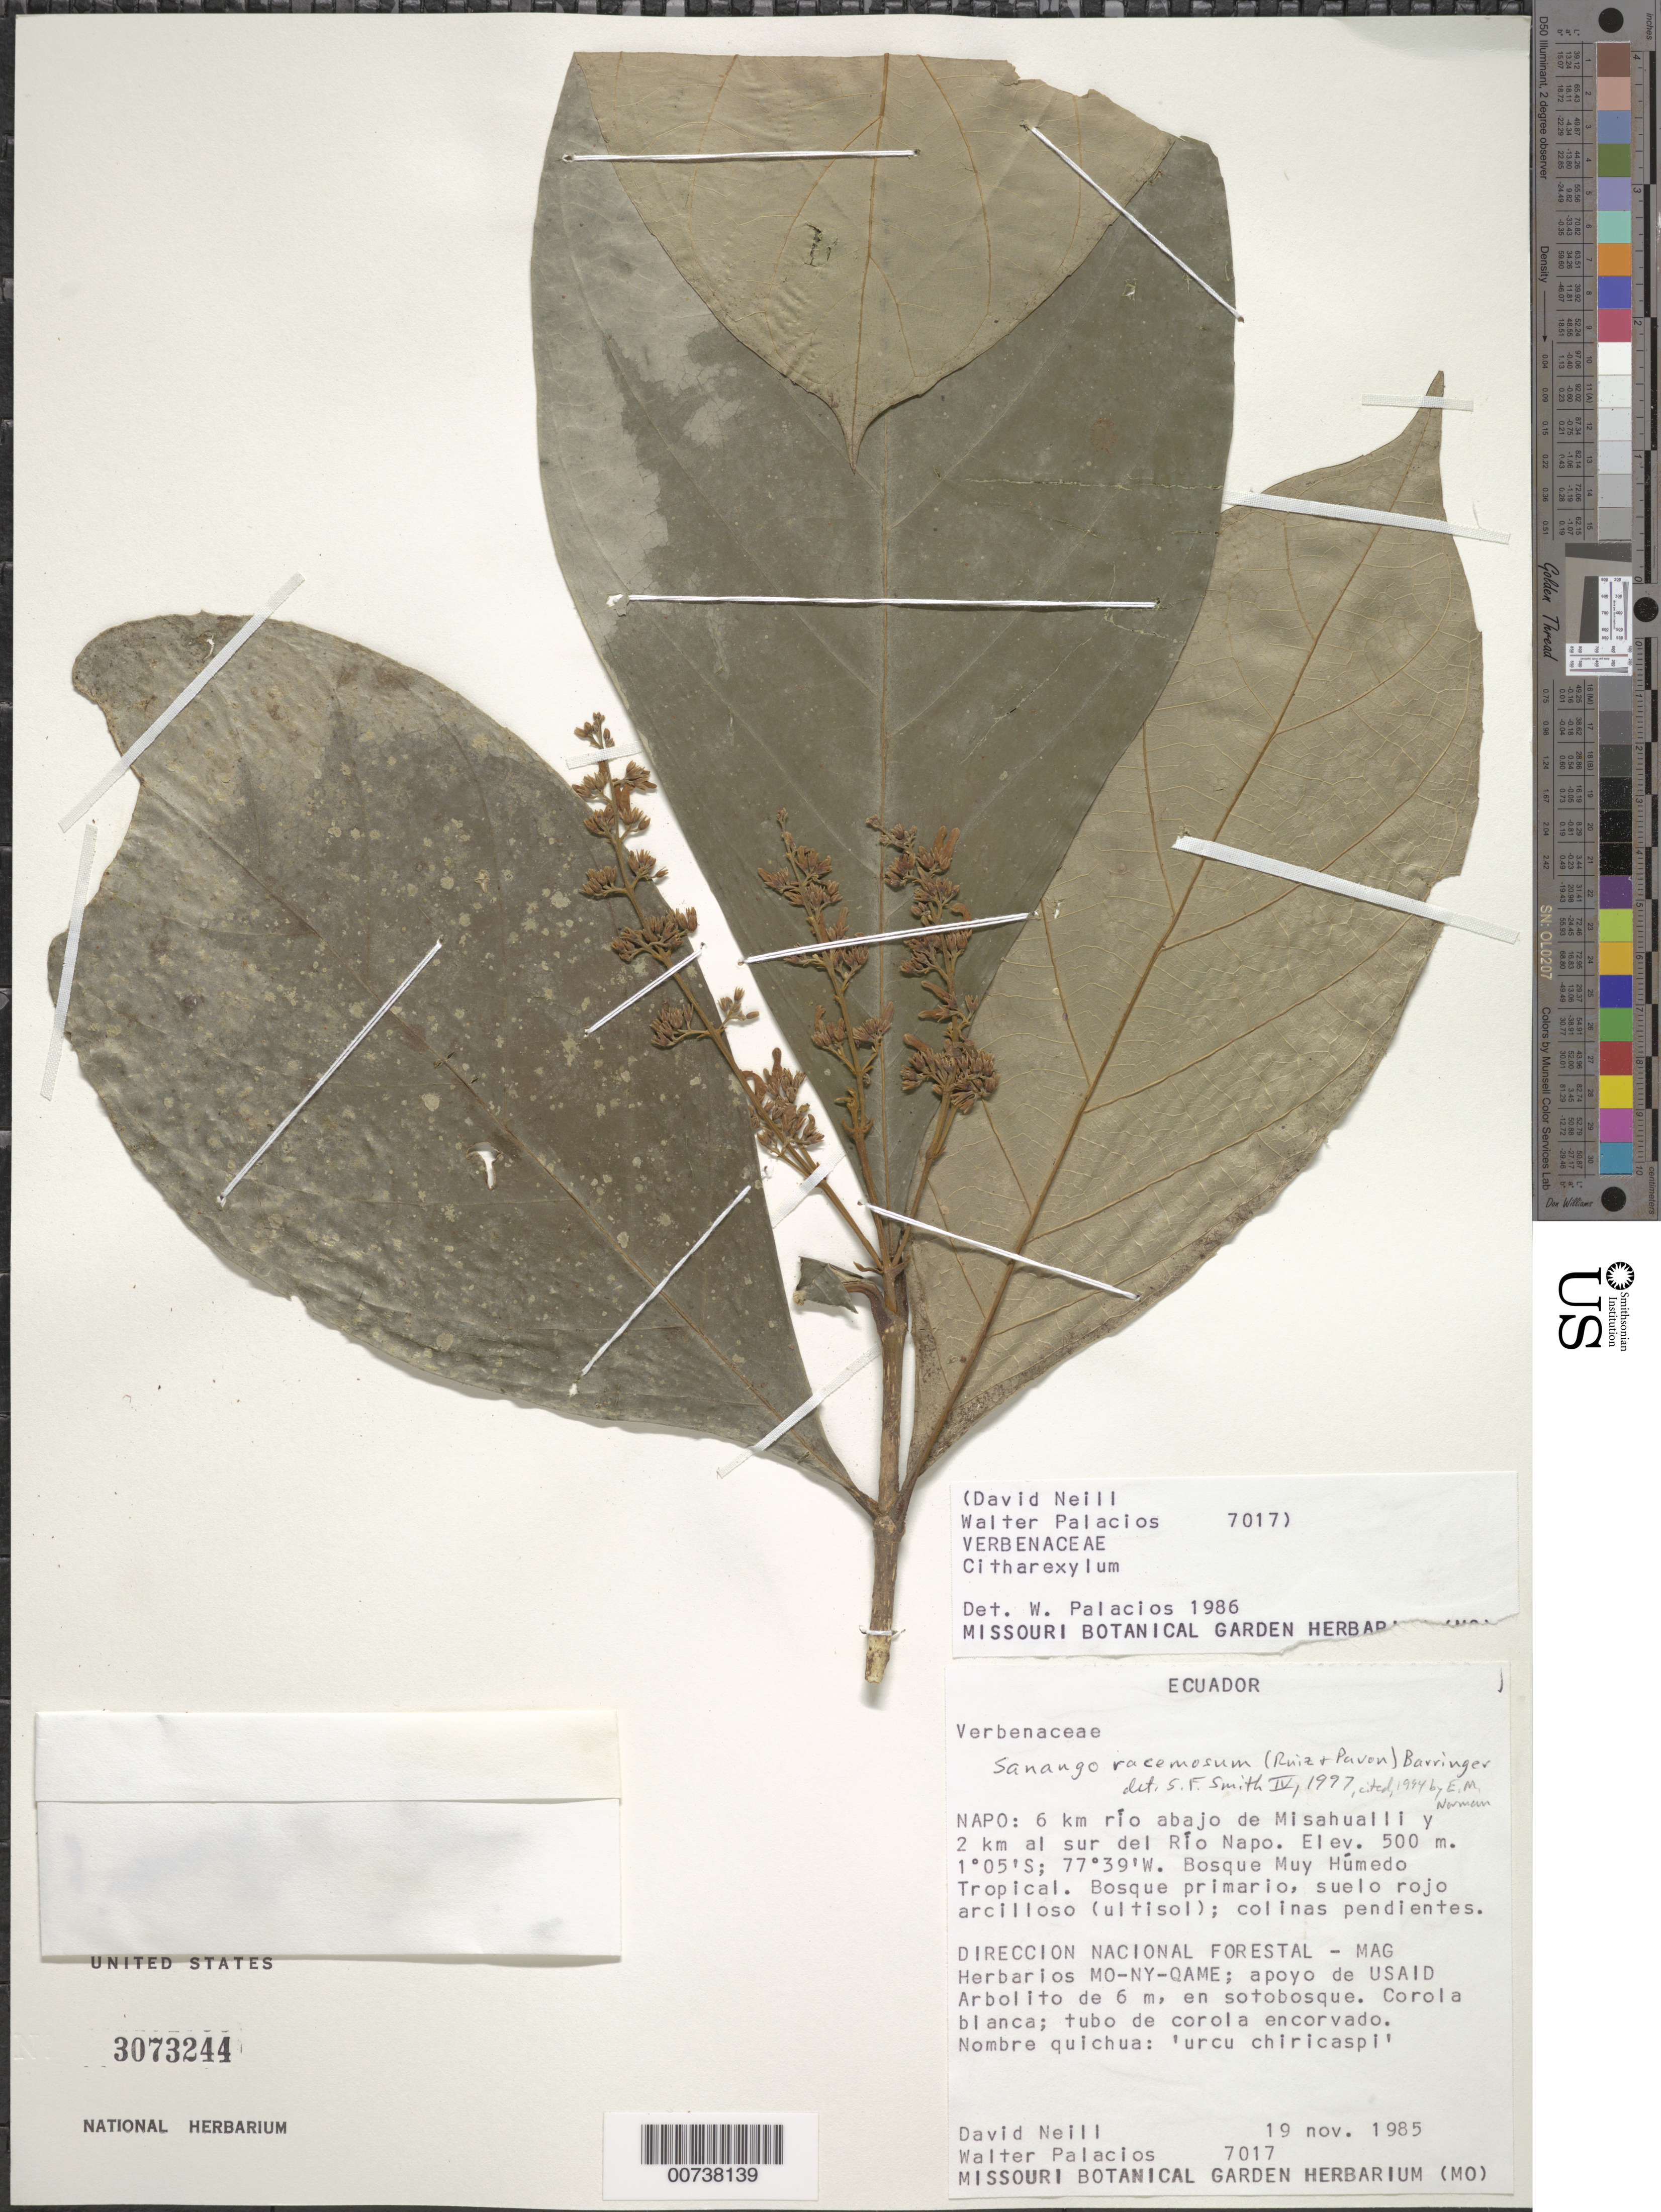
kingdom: Plantae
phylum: Tracheophyta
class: Magnoliopsida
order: Lamiales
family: Gesneriaceae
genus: Sanango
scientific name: Sanango racemosum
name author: (Ruiz & Pav.) Barringer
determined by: Smith, Stephen F., (US), NMNH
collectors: D. A. Neill & W. Palacios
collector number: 7017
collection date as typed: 19 Nov 1985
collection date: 1985-11-19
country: Ecuador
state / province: Napo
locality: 6 km río abajo de Misahualli y 2 km al sur del Río Napo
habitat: Bosque muy húmedo tropical, bosque primario, suelo rojo arcilloso (ultisol); colinas pendientes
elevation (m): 500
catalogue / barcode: US 3073244